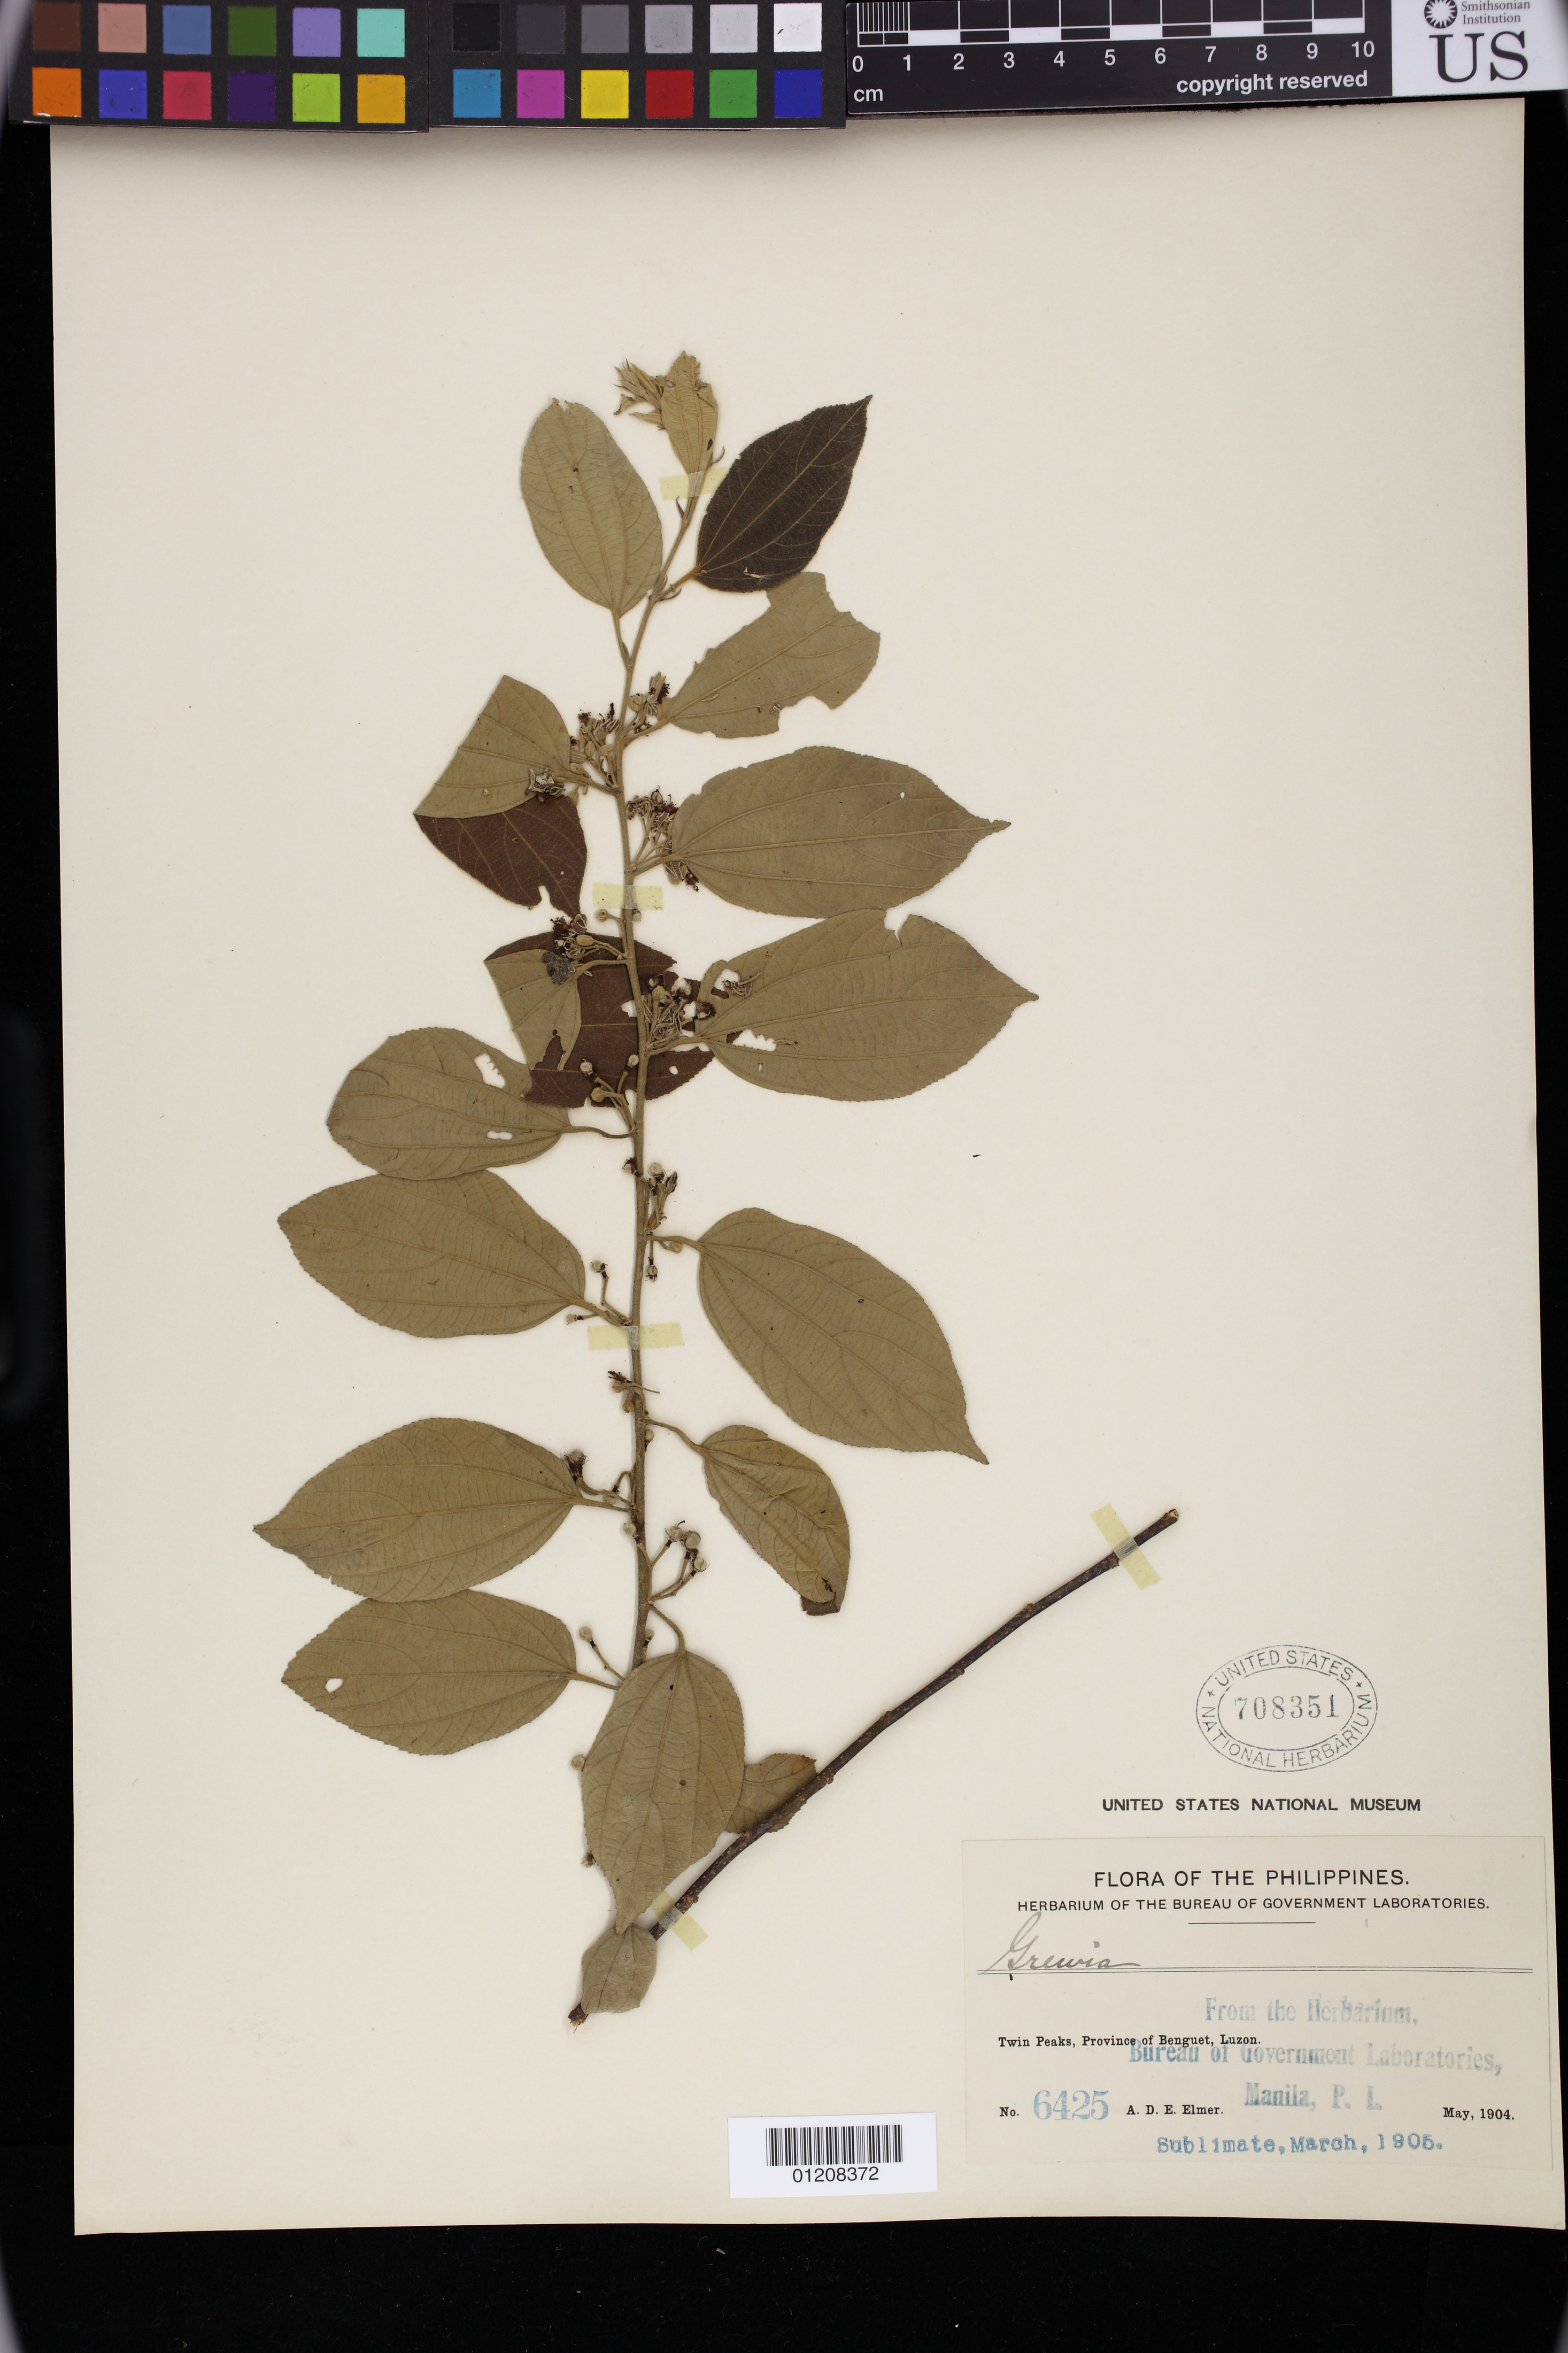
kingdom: Plantae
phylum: Tracheophyta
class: Magnoliopsida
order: Malvales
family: Malvaceae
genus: Grewia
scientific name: Grewia sp.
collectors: A. D. E. Elmer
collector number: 6425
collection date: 1904-05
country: Philippines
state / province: Cordillera (Administrative Region)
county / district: Benguet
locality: Twin Peaks, Province of Benguet, Luzon.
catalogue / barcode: US 708351